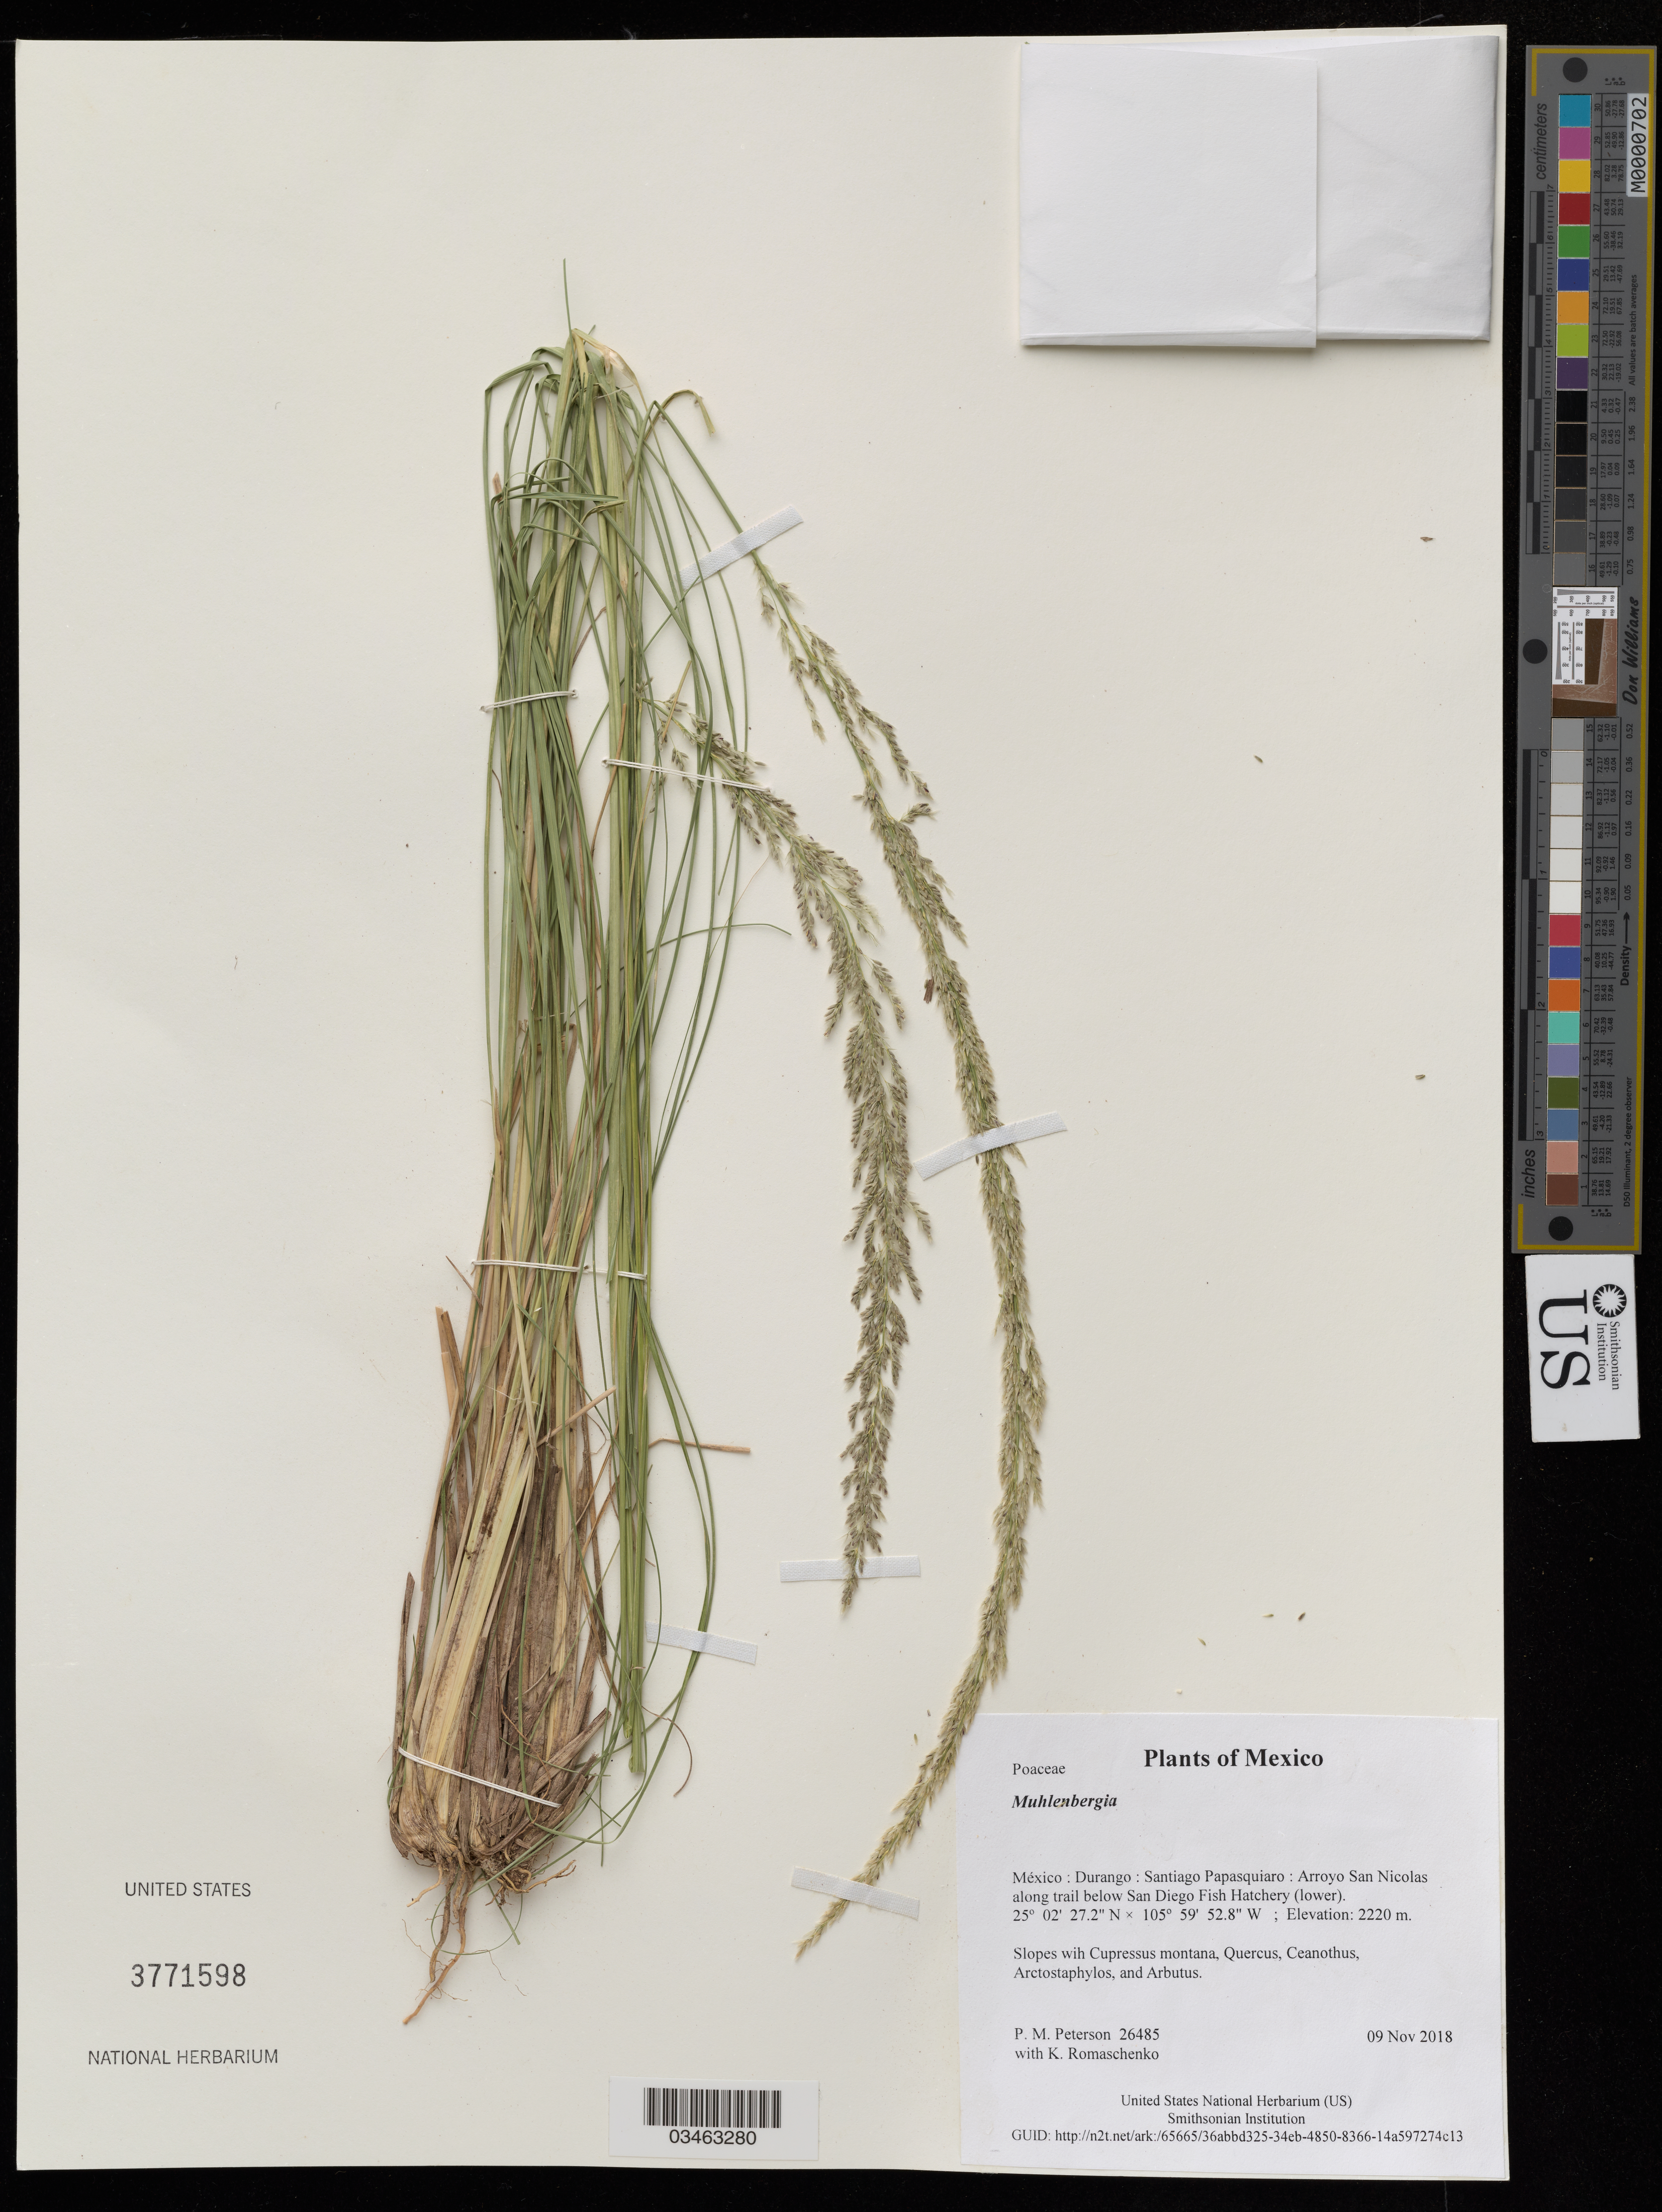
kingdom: Plantae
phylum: Tracheophyta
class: Liliopsida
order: Poales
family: Poaceae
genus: Muhlenbergia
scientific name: Muhlenbergia sp.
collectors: P. M. Peterson & K. Romaschenko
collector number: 26485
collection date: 2018-11-09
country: México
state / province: Durango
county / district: Santiago Papasquiaro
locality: Arroyo San Nicolas along trail below San Diego Fish Hatchery (lower)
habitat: Slopes wih Cupressus montana, Quercus, Ceanothus, Arctostaphylos, and Arbutus.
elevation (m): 2220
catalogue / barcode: US 3771598